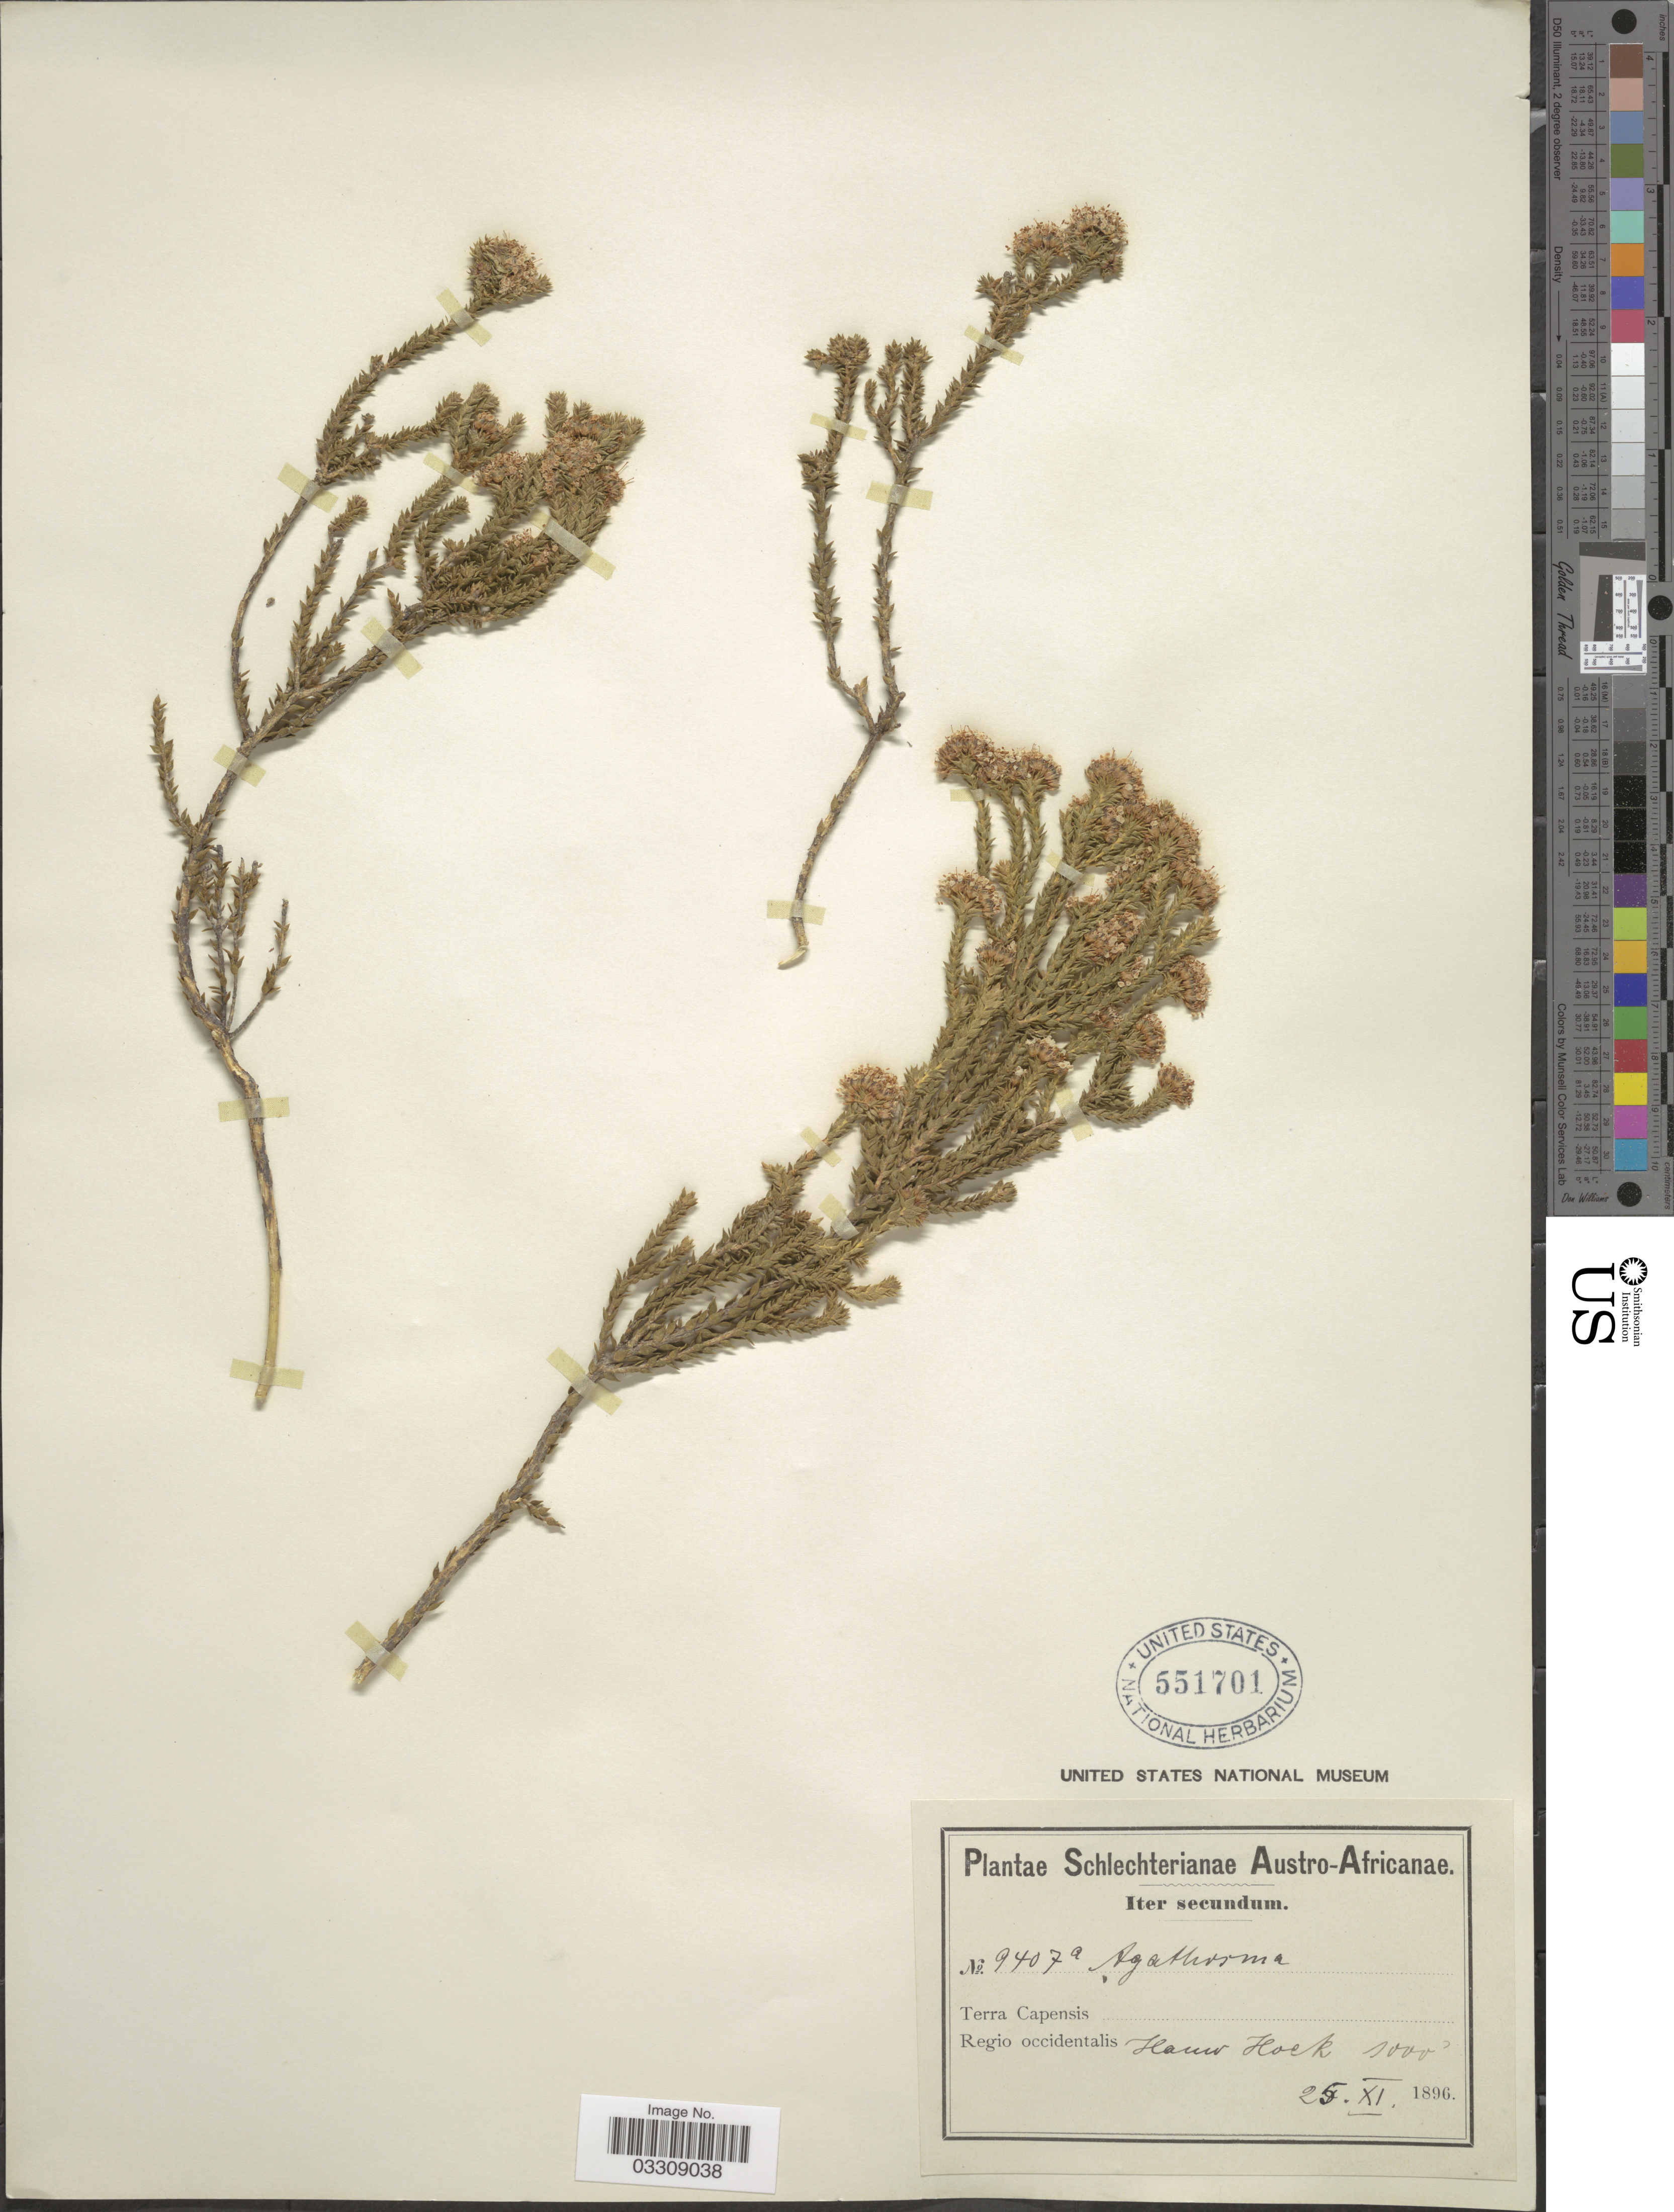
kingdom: Plantae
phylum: Tracheophyta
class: Magnoliopsida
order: Sapindales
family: Rutaceae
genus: Agathosma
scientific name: Agathosma sp.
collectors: Schlechter, --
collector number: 9407a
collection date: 1896-11-25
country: South Africa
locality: Austro-Africanae. Terra Capensis. Regio occidentalis Hauw Hoek.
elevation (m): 305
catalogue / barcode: US 551701